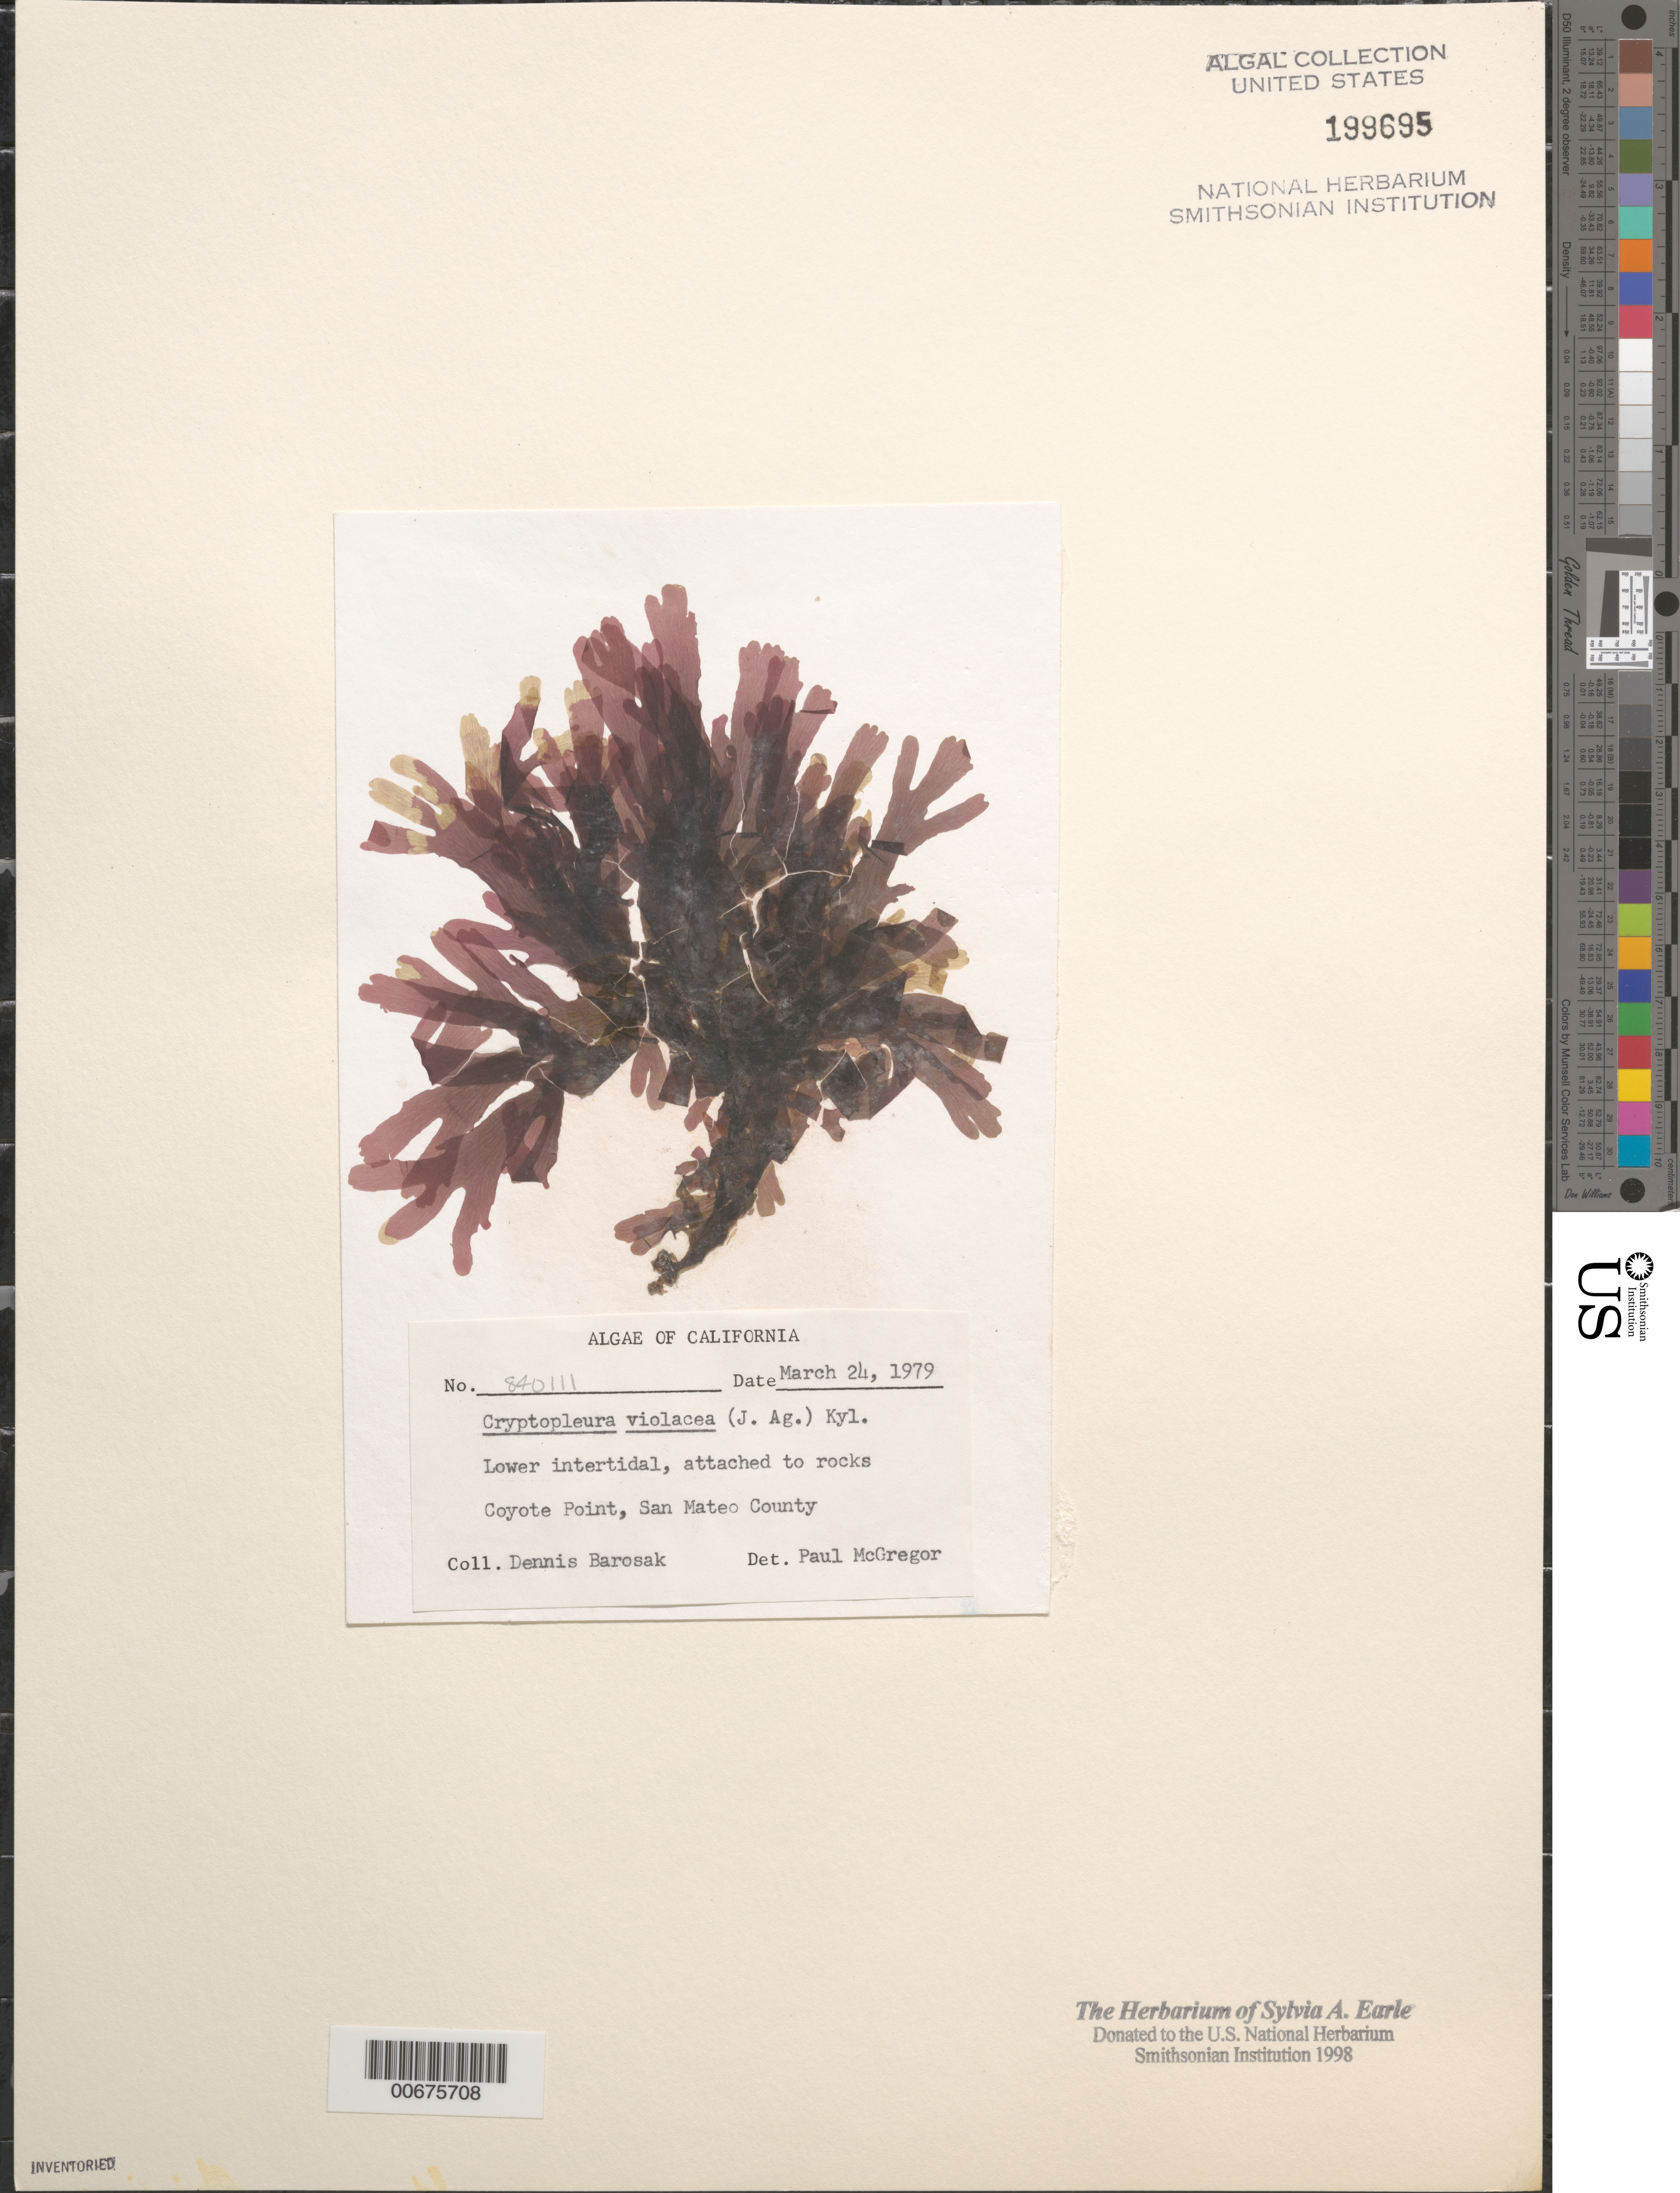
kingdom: Plantae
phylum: Rhodophyta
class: Florideophyceae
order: Ceramiales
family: Delesseriaceae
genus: Cryptopleura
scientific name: Cryptopleura violacea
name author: (J. Ag.) Kylin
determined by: McGregor, Paul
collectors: D. Barosak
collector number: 840111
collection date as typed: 24 Mar 1979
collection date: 1979-03-24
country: United States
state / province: California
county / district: San Mateo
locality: Coyote Point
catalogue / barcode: US 199695